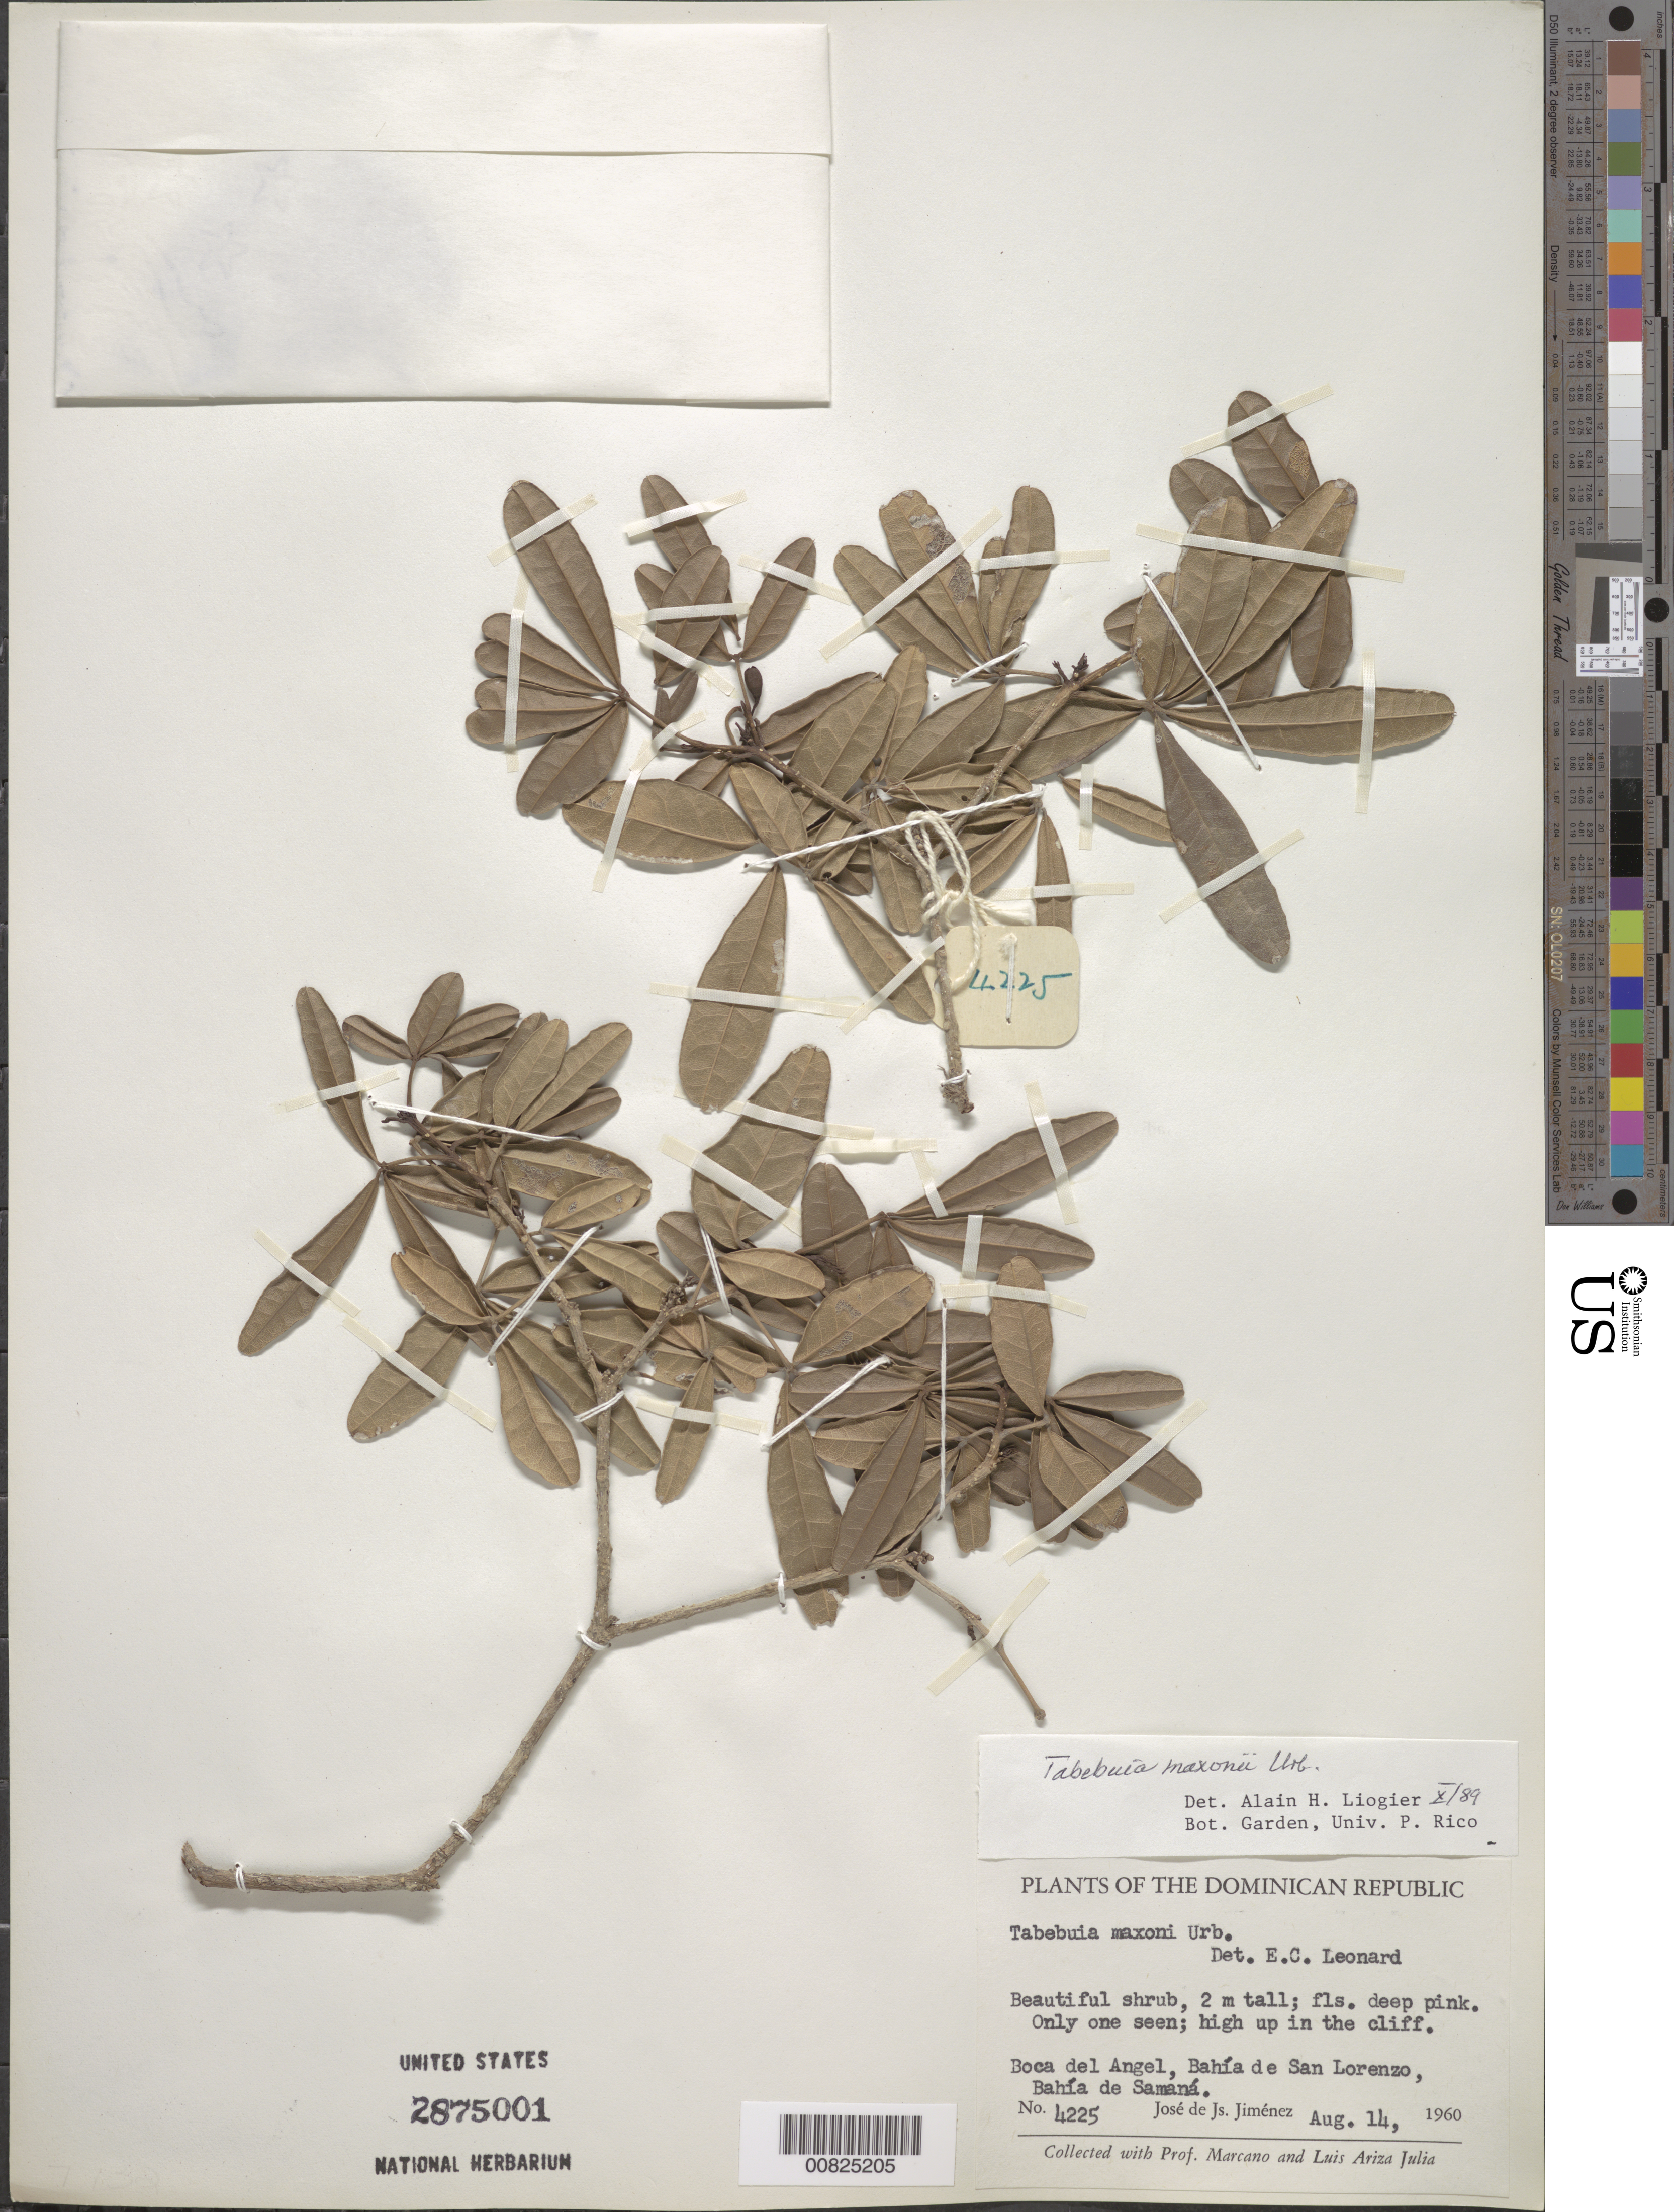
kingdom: Plantae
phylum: Tracheophyta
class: Magnoliopsida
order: Lamiales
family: Bignoniaceae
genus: Tabebuia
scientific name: Tabebuia maxonii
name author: Urb.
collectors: J. J. Jiménez Almonte, E. J. Marcano F. & L. Ariza-Julia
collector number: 4225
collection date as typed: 14 Aug 1960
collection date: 1960-08-14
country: Dominican Republic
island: Hispaniola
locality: Boca del Angel, Bahía de San Lorenzo, Bahía de Samaná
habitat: On cliff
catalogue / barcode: US 2875001